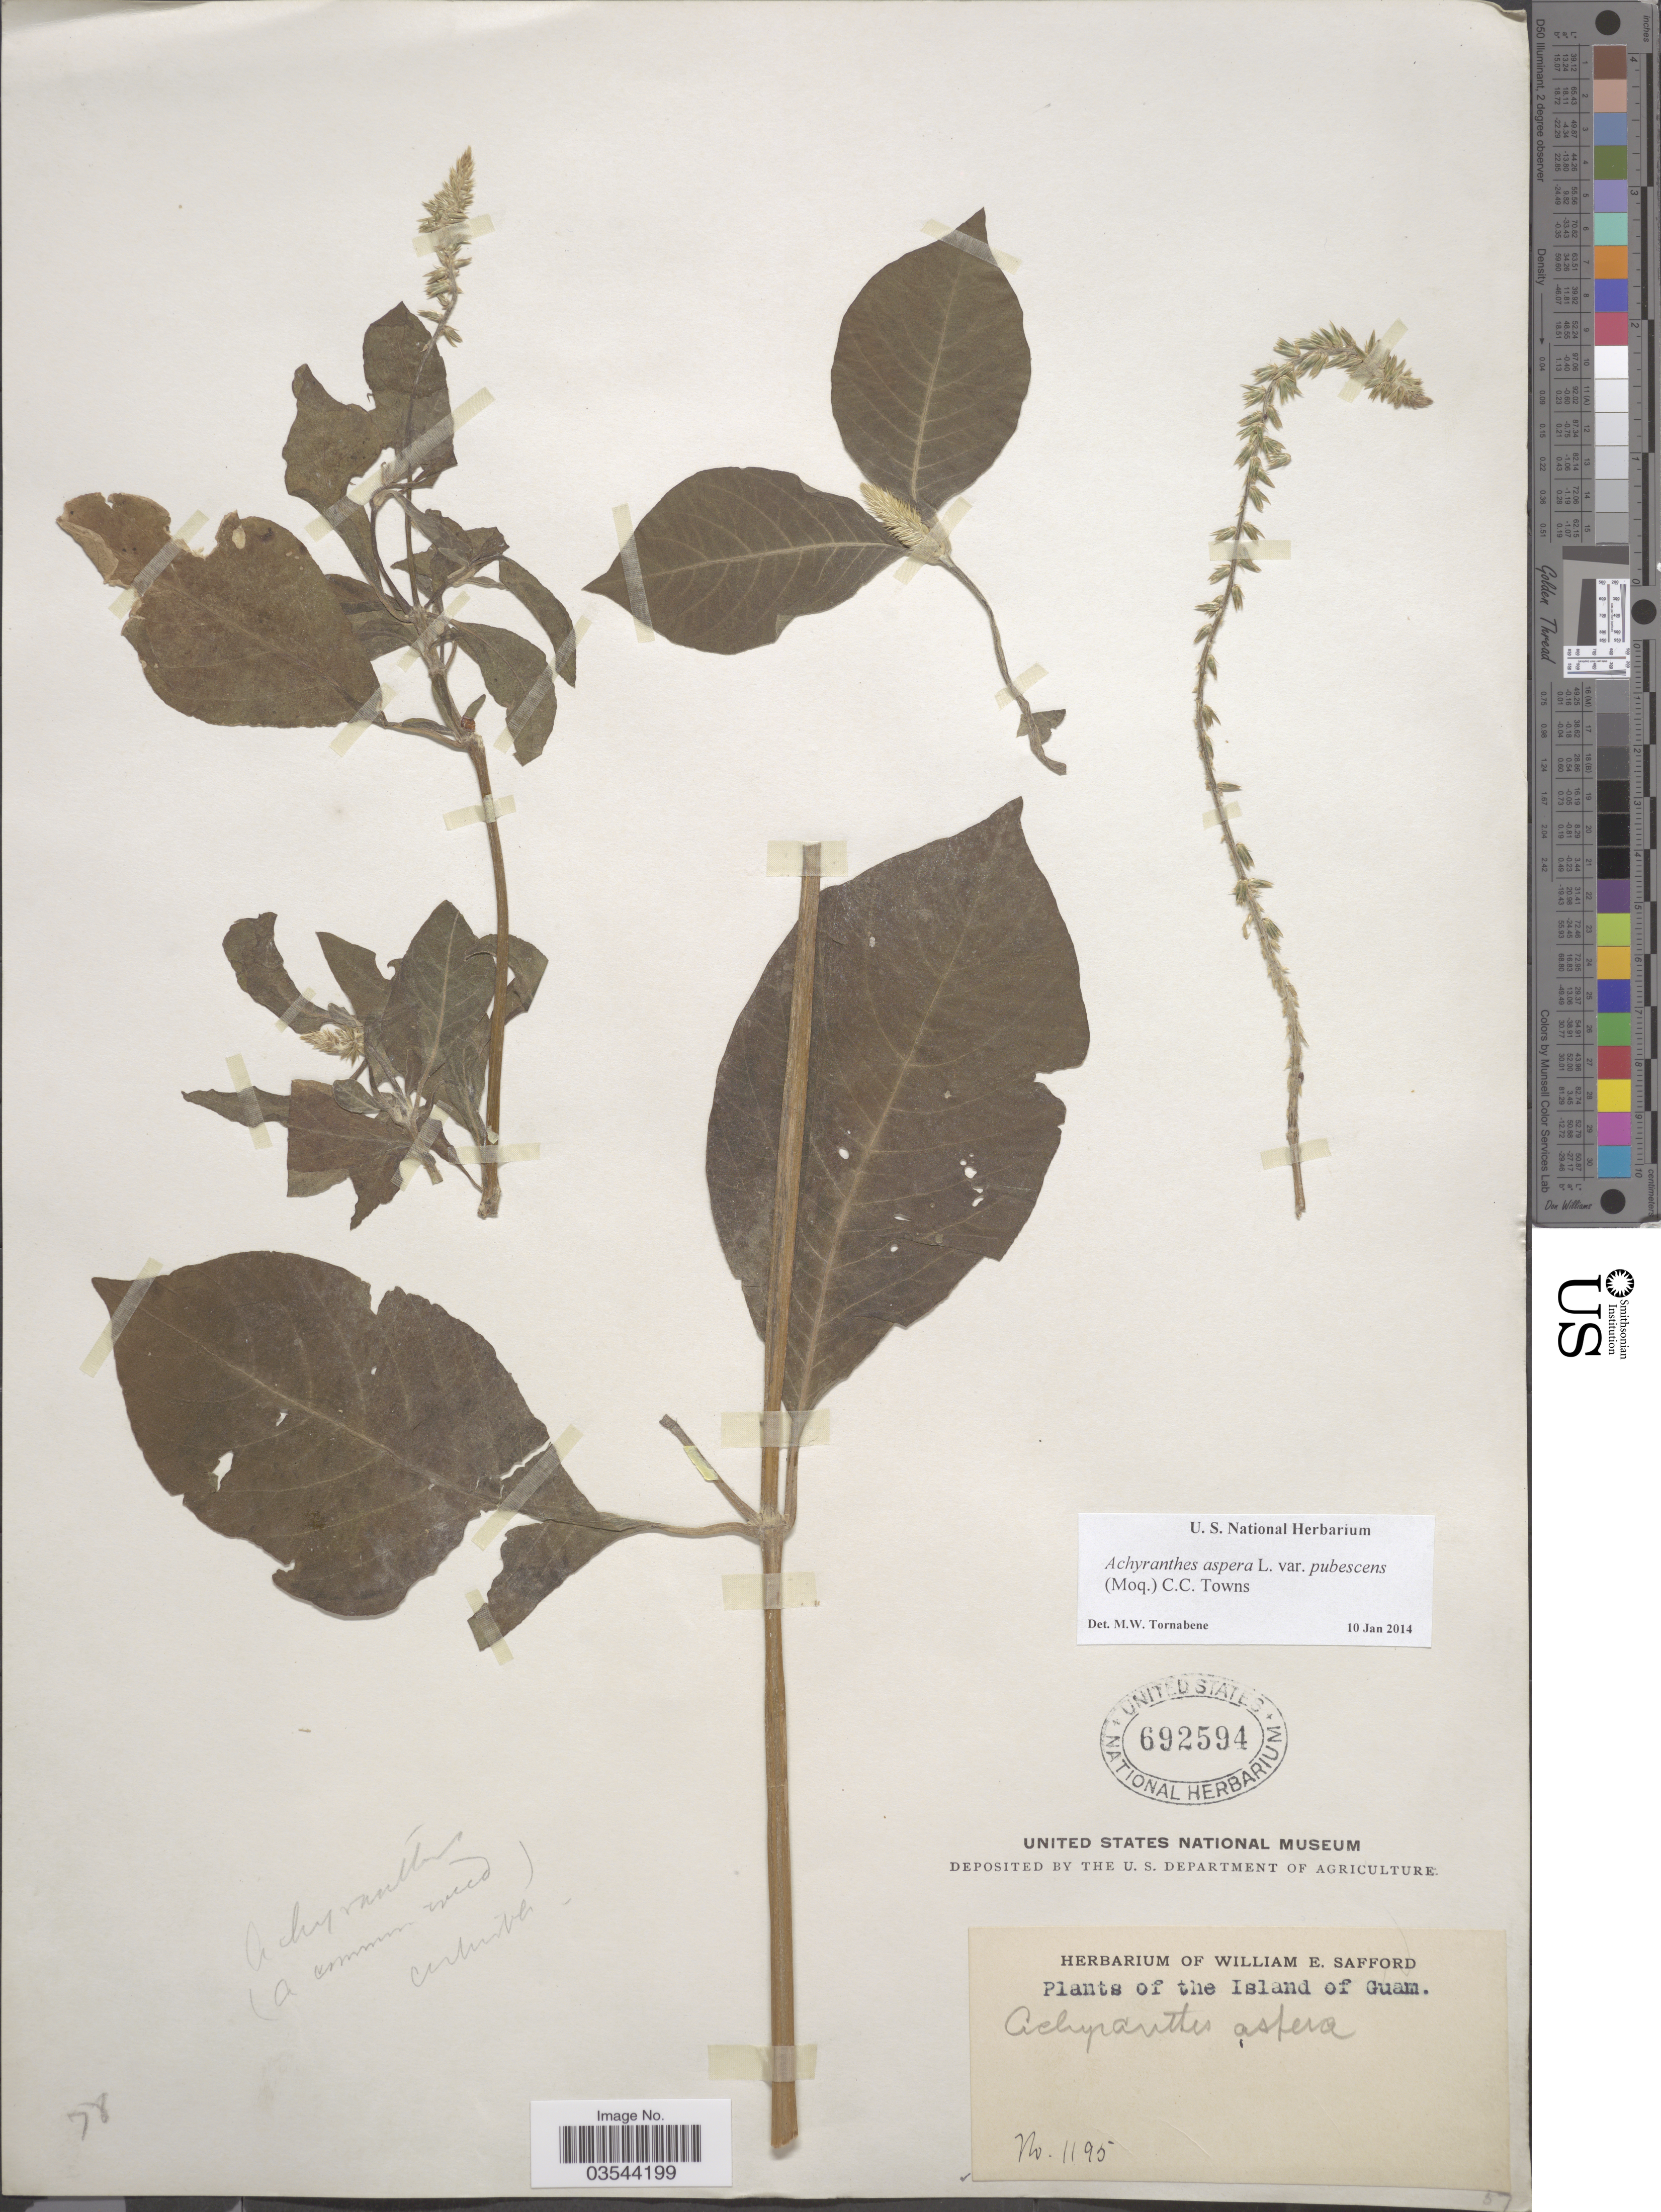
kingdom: Plantae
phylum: Tracheophyta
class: Magnoliopsida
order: Caryophyllales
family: Amaranthaceae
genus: Achyranthes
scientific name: Achyranthes aspera var. pubescens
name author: (Moq.) M. Gómez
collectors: ex herb. W. E. Safford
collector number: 1195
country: Guam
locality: Island of Guam.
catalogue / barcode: US 692594